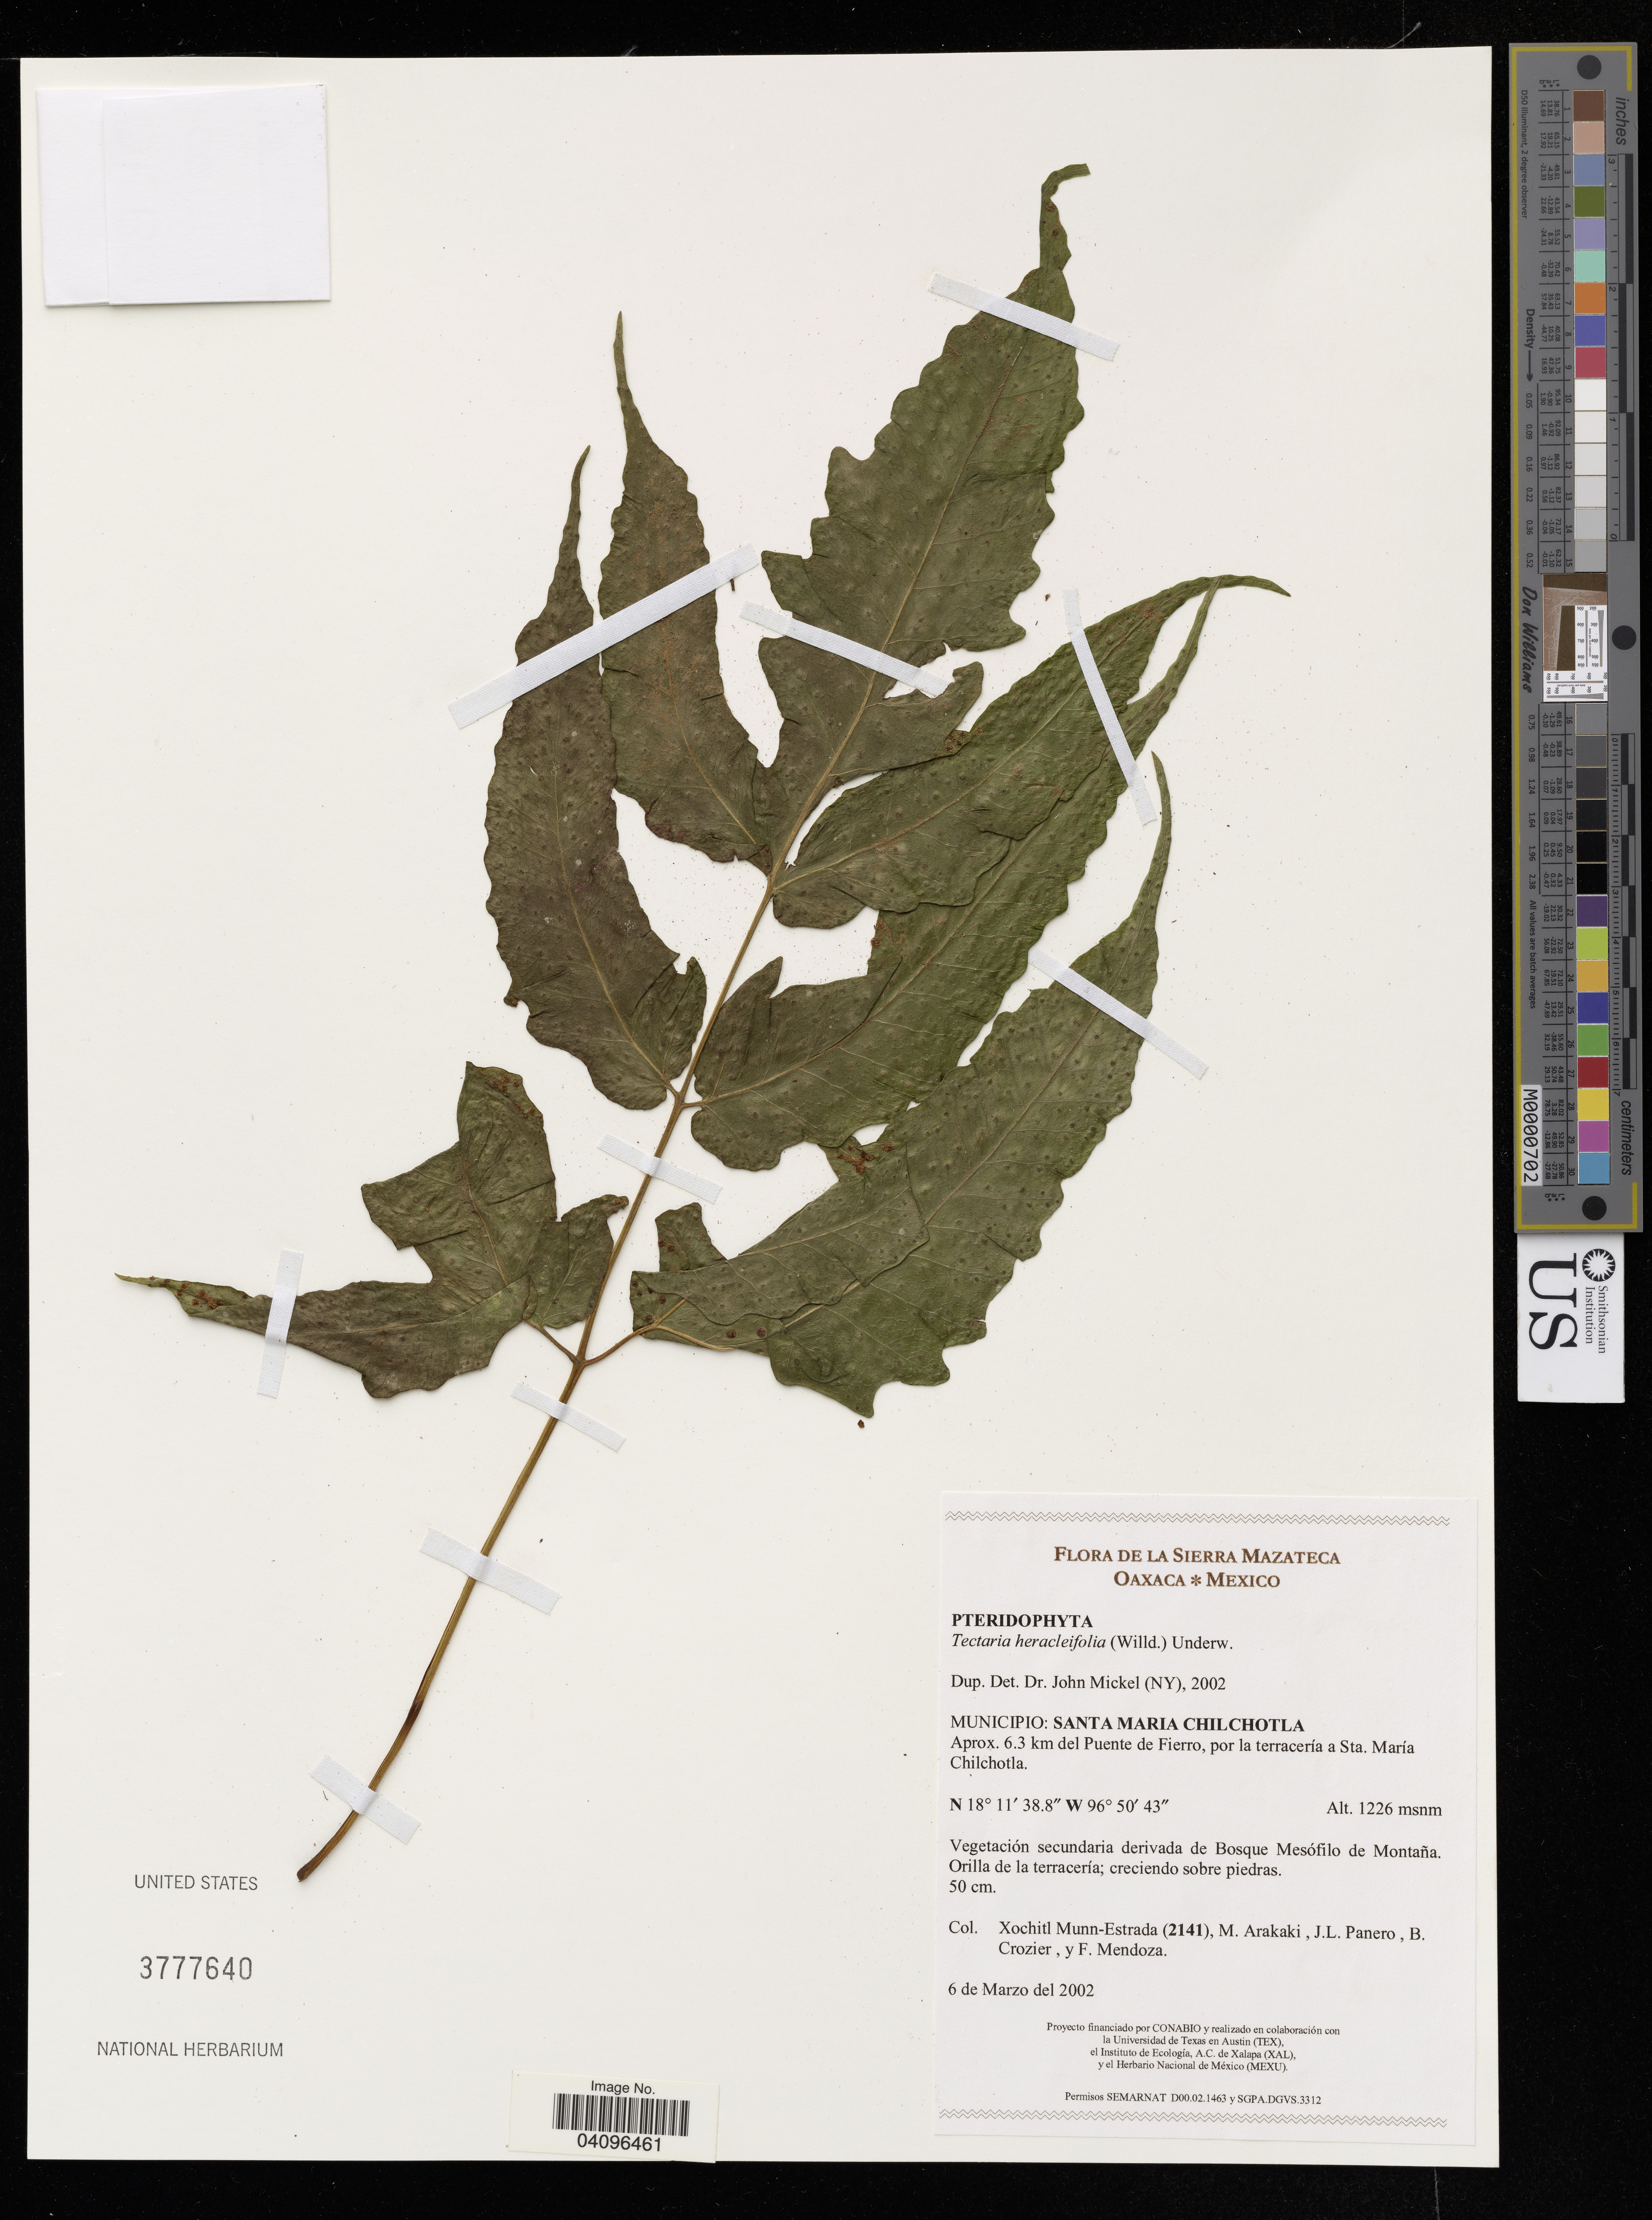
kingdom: Plantae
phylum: Tracheophyta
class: Polypodiopsida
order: Polypodiales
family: Tectariaceae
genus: Tectaria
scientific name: Tectaria heracleifolia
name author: (Willd.) Underw.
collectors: X. Munn-Estrada, M. Arakaki, J. L. Panero & B. Crozier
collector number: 2141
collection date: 2002-03-06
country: Mexico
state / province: Oaxaca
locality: Municipio: Santa Maria Chilchotla, Aprox. 6.3 km del Puente de Fierro, por la terracería a Sta. María Chilchotla.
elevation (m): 1226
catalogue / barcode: US 3777640